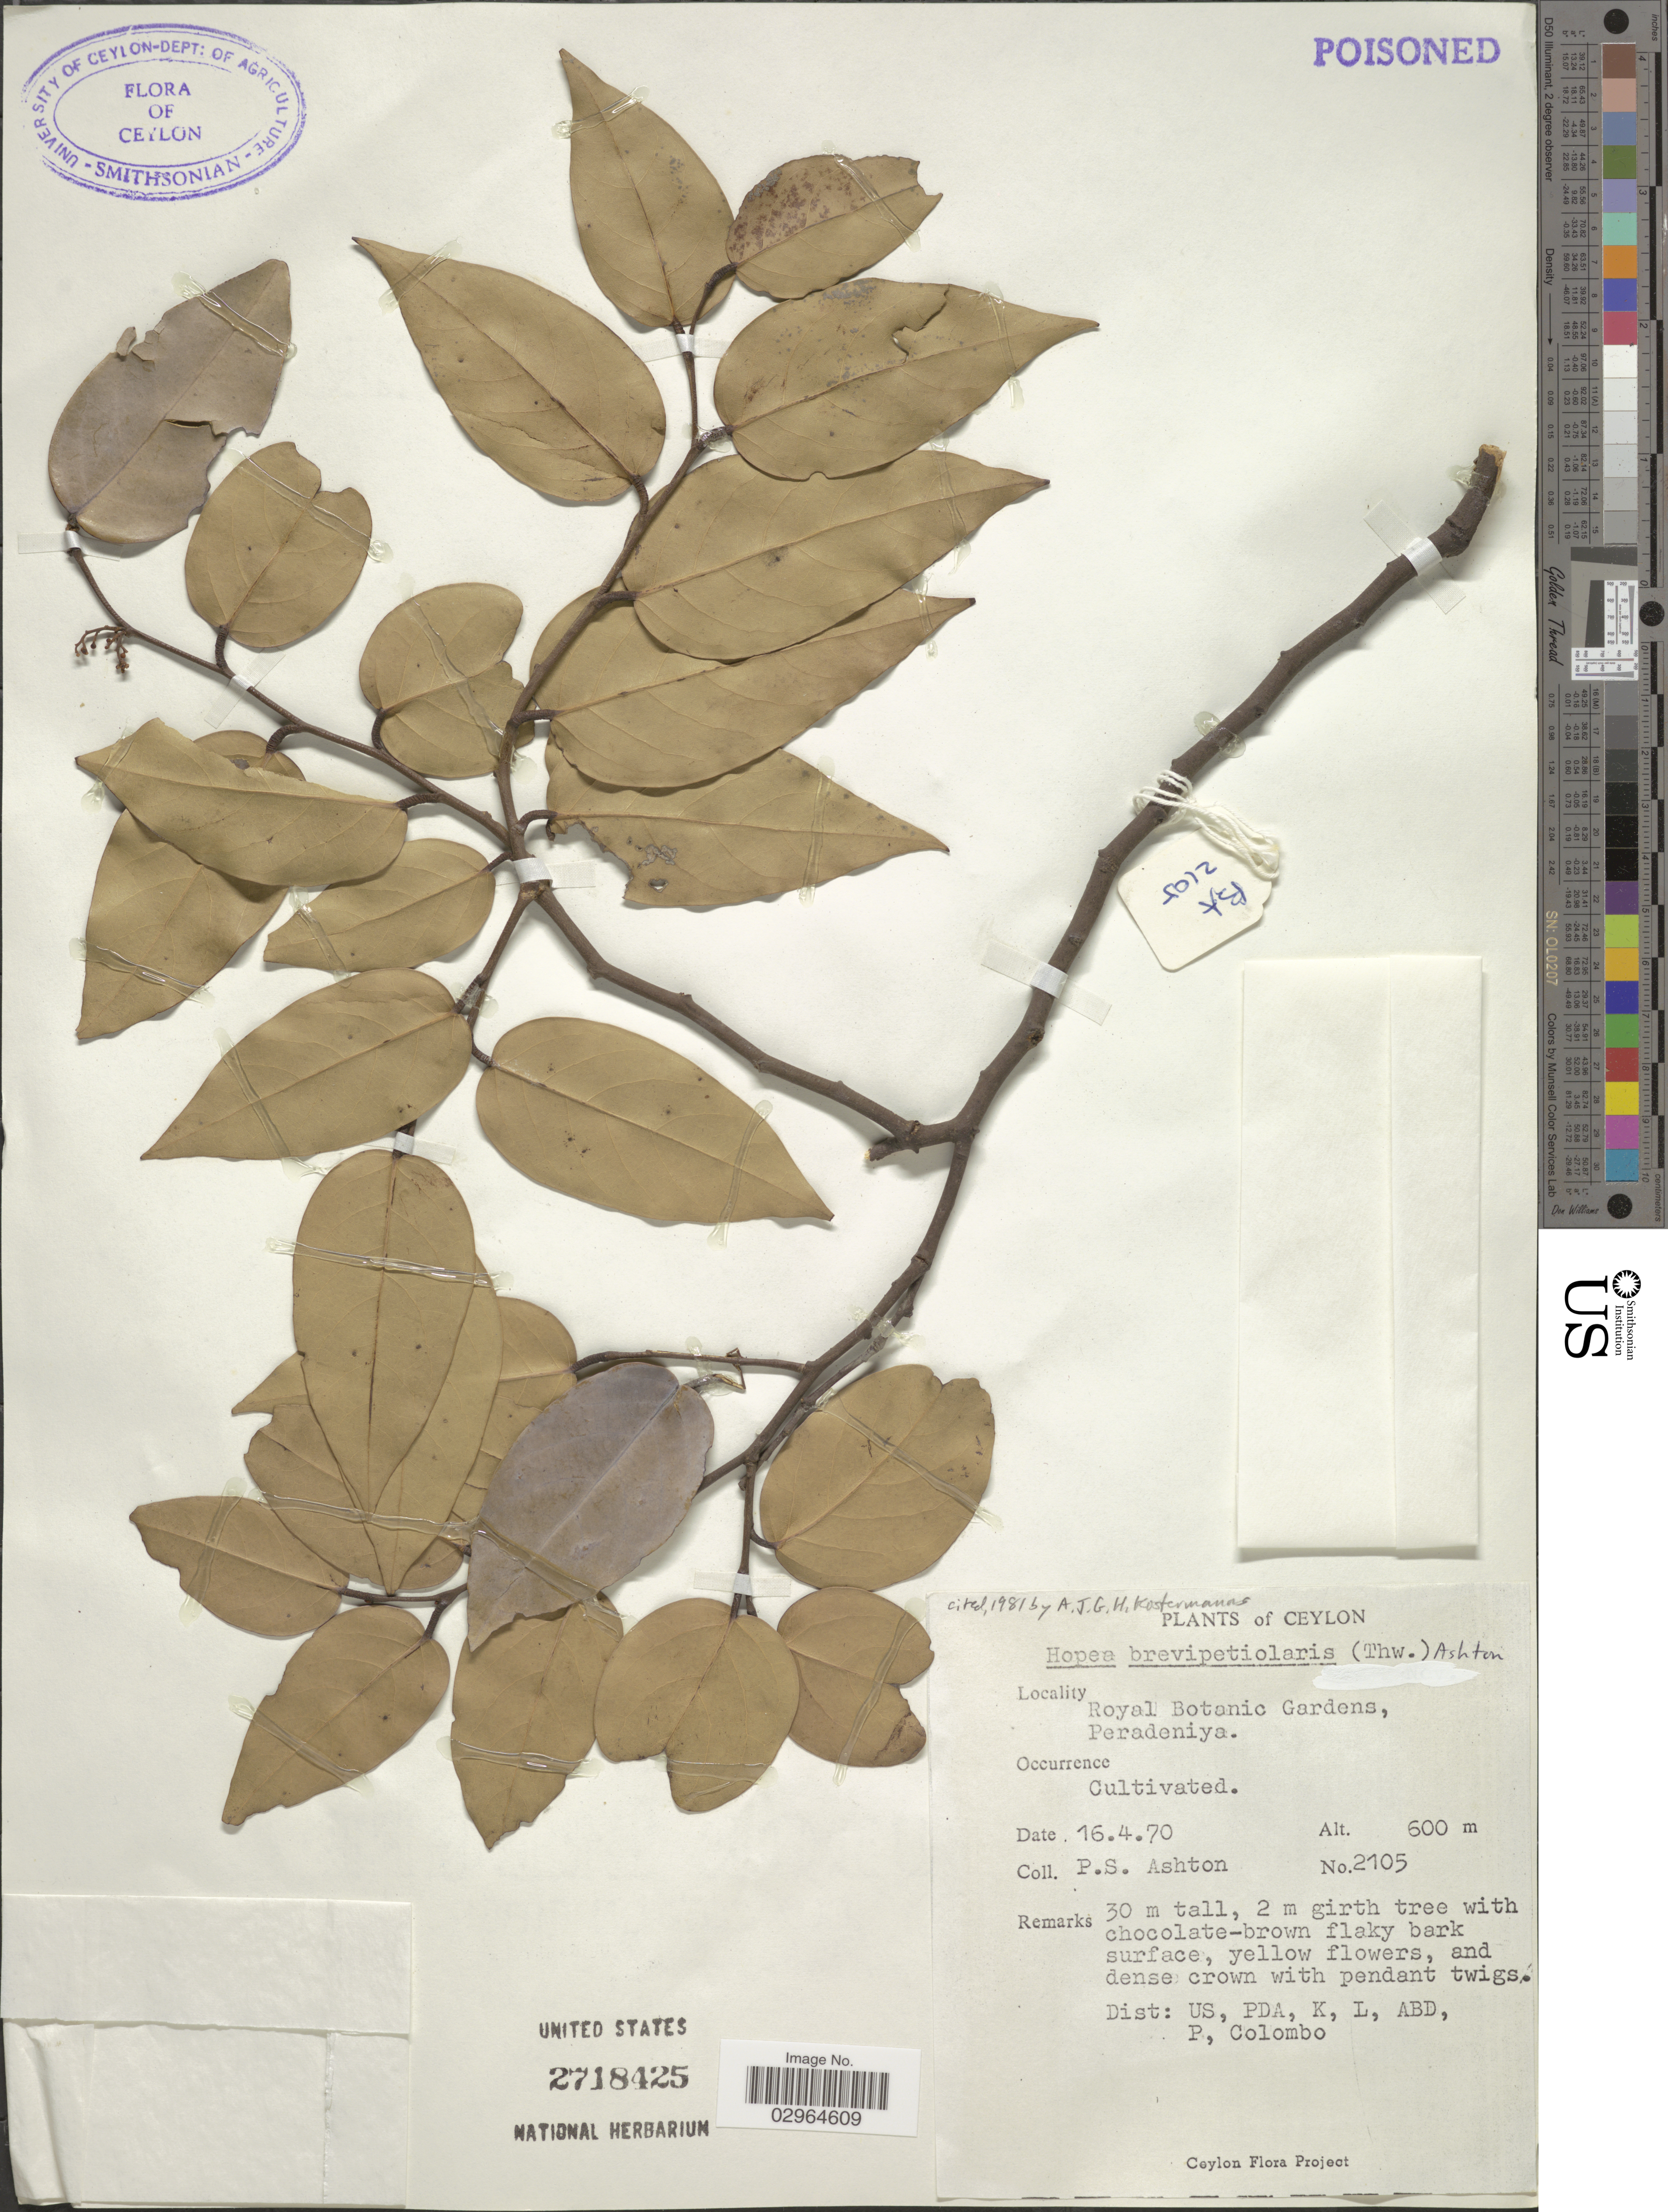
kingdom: Plantae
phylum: Tracheophyta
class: Magnoliopsida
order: Malvales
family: Dipterocarpaceae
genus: Hopea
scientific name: Hopea brevipetiolaris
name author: (Thwaites ex Trimen) P.S. Ashton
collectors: P. S. Ashton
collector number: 2105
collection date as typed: Transcribed d/m/y: 16/4/70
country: Sri Lanka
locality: Ceylon. Royal Botanic Gardens, Peradeniya.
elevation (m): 600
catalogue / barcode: US 2718425